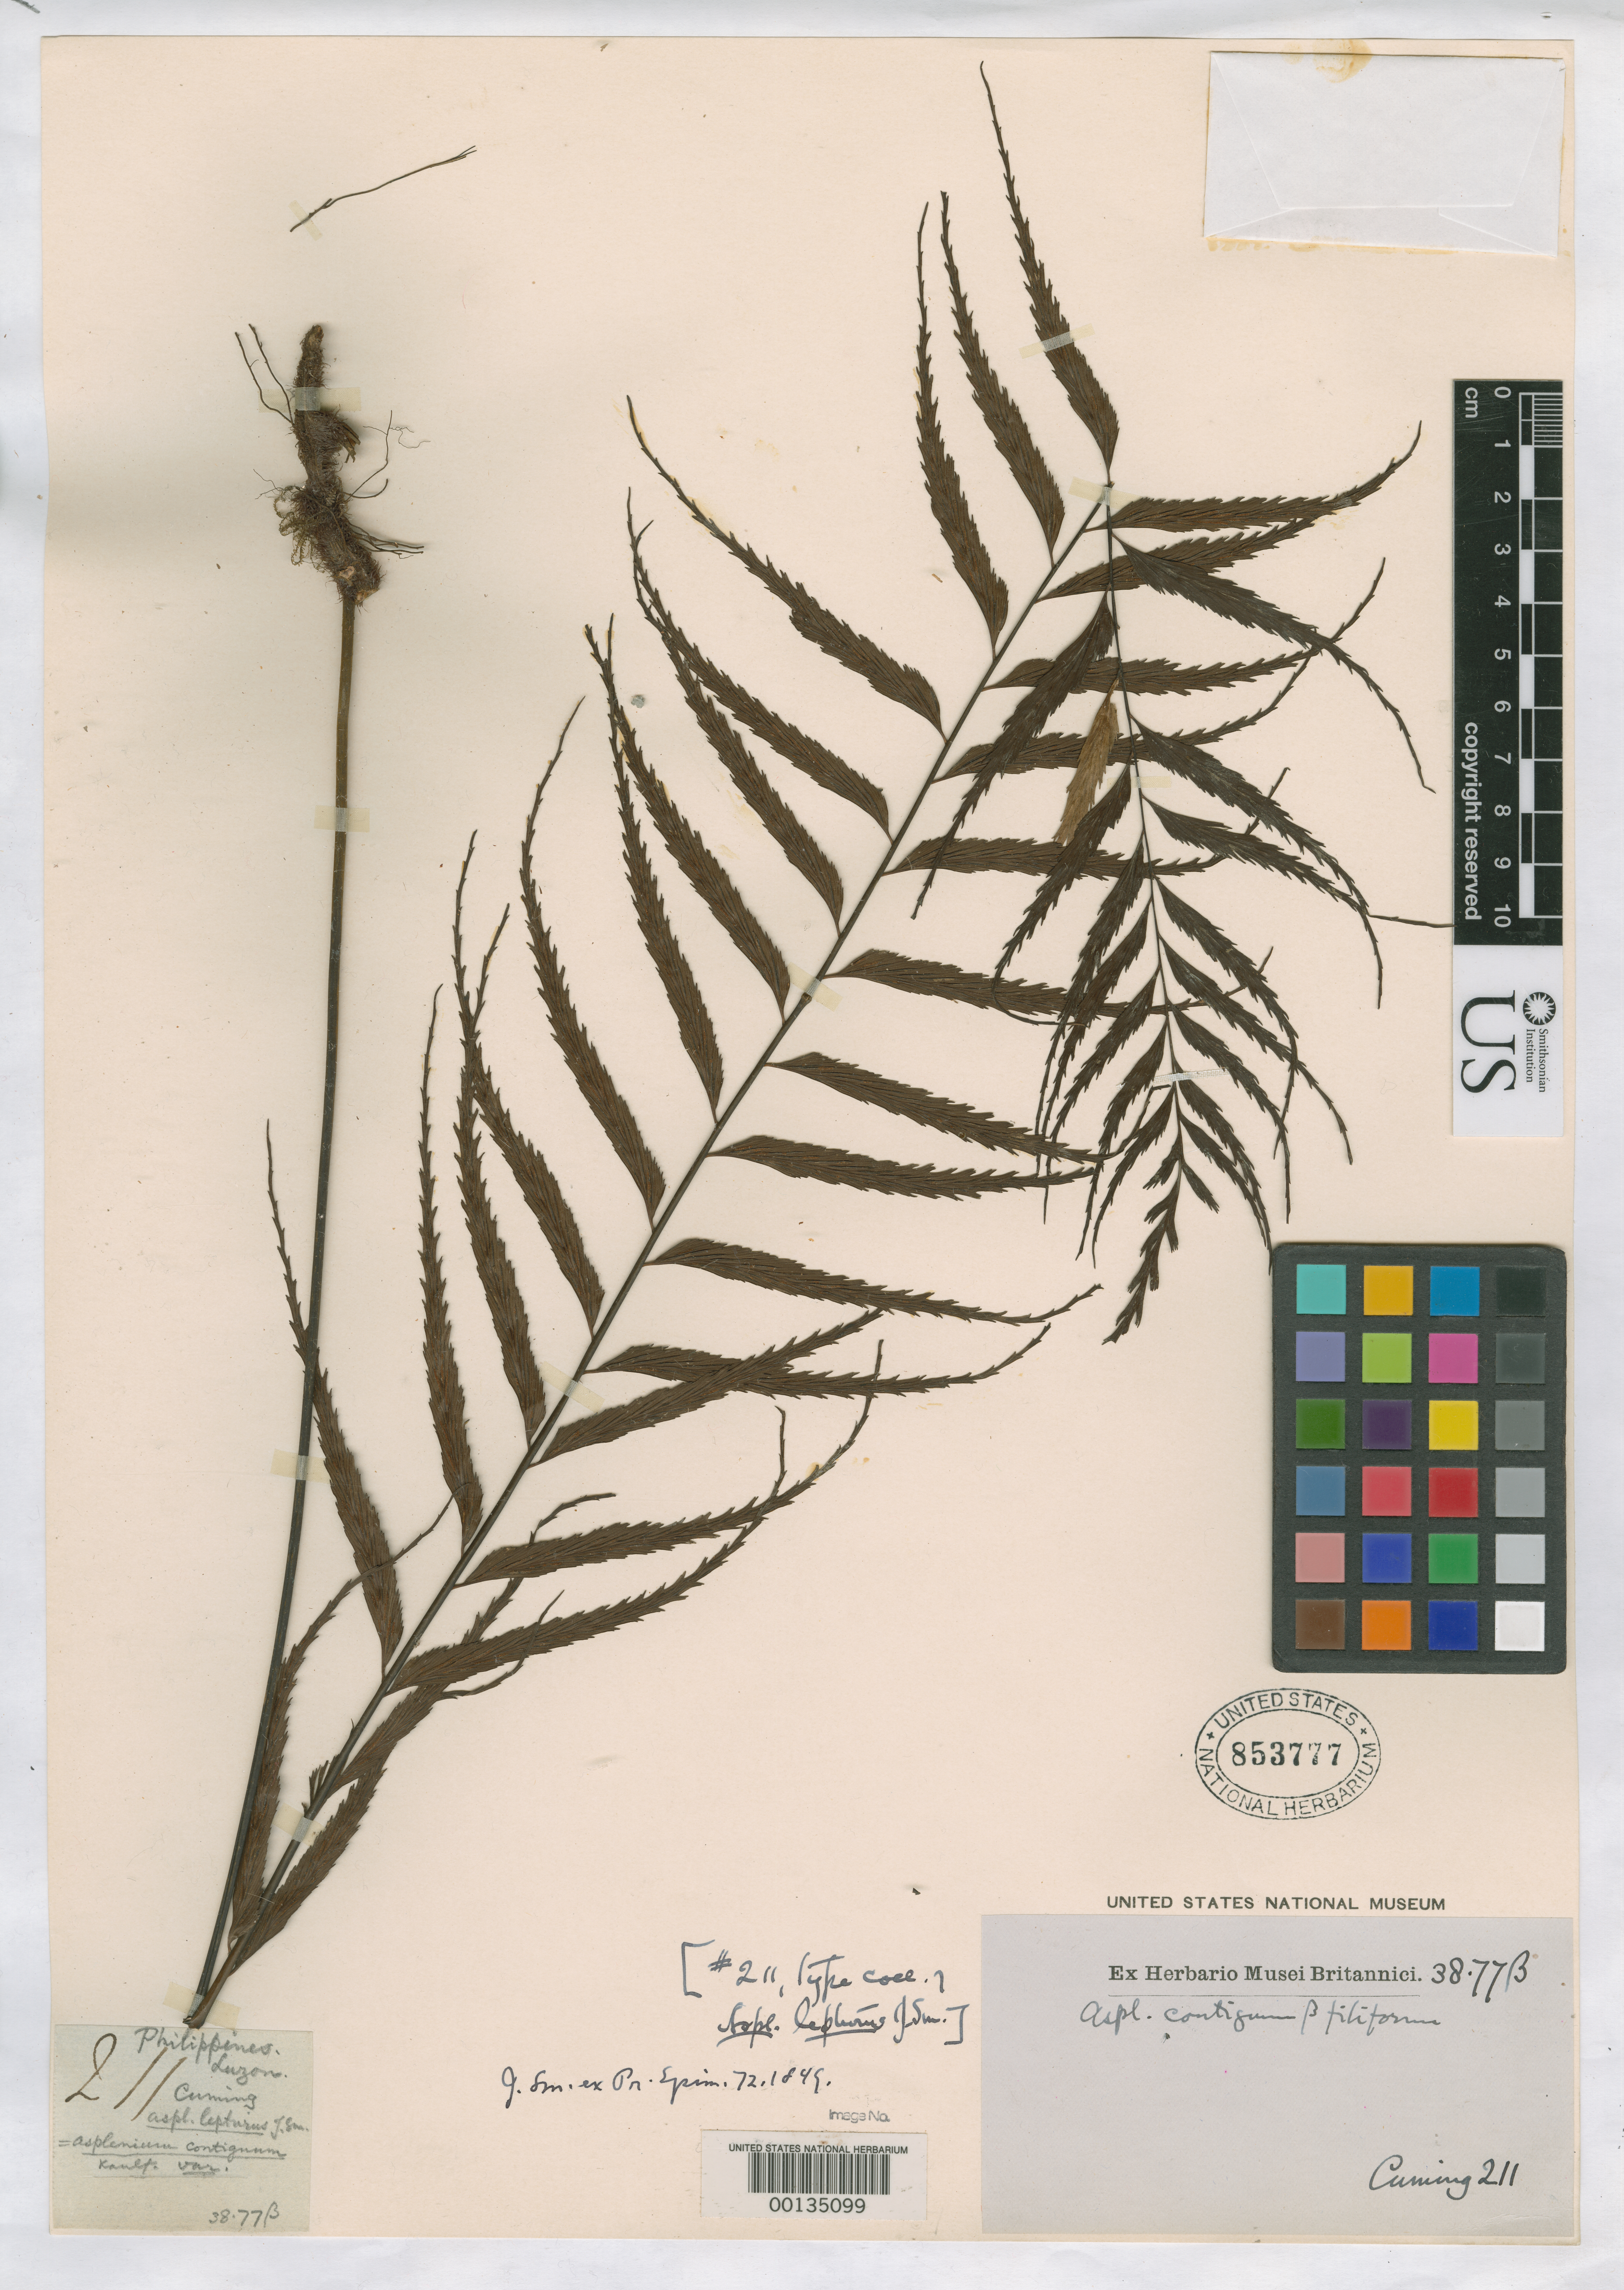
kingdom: Plantae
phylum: Tracheophyta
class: Polypodiopsida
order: Polypodiales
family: Aspleniaceae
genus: Asplenium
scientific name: Asplenium lepturus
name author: J. Sm. ex C. Presl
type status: Type Collection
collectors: H. Cuming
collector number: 211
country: Philippines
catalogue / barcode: US 853777